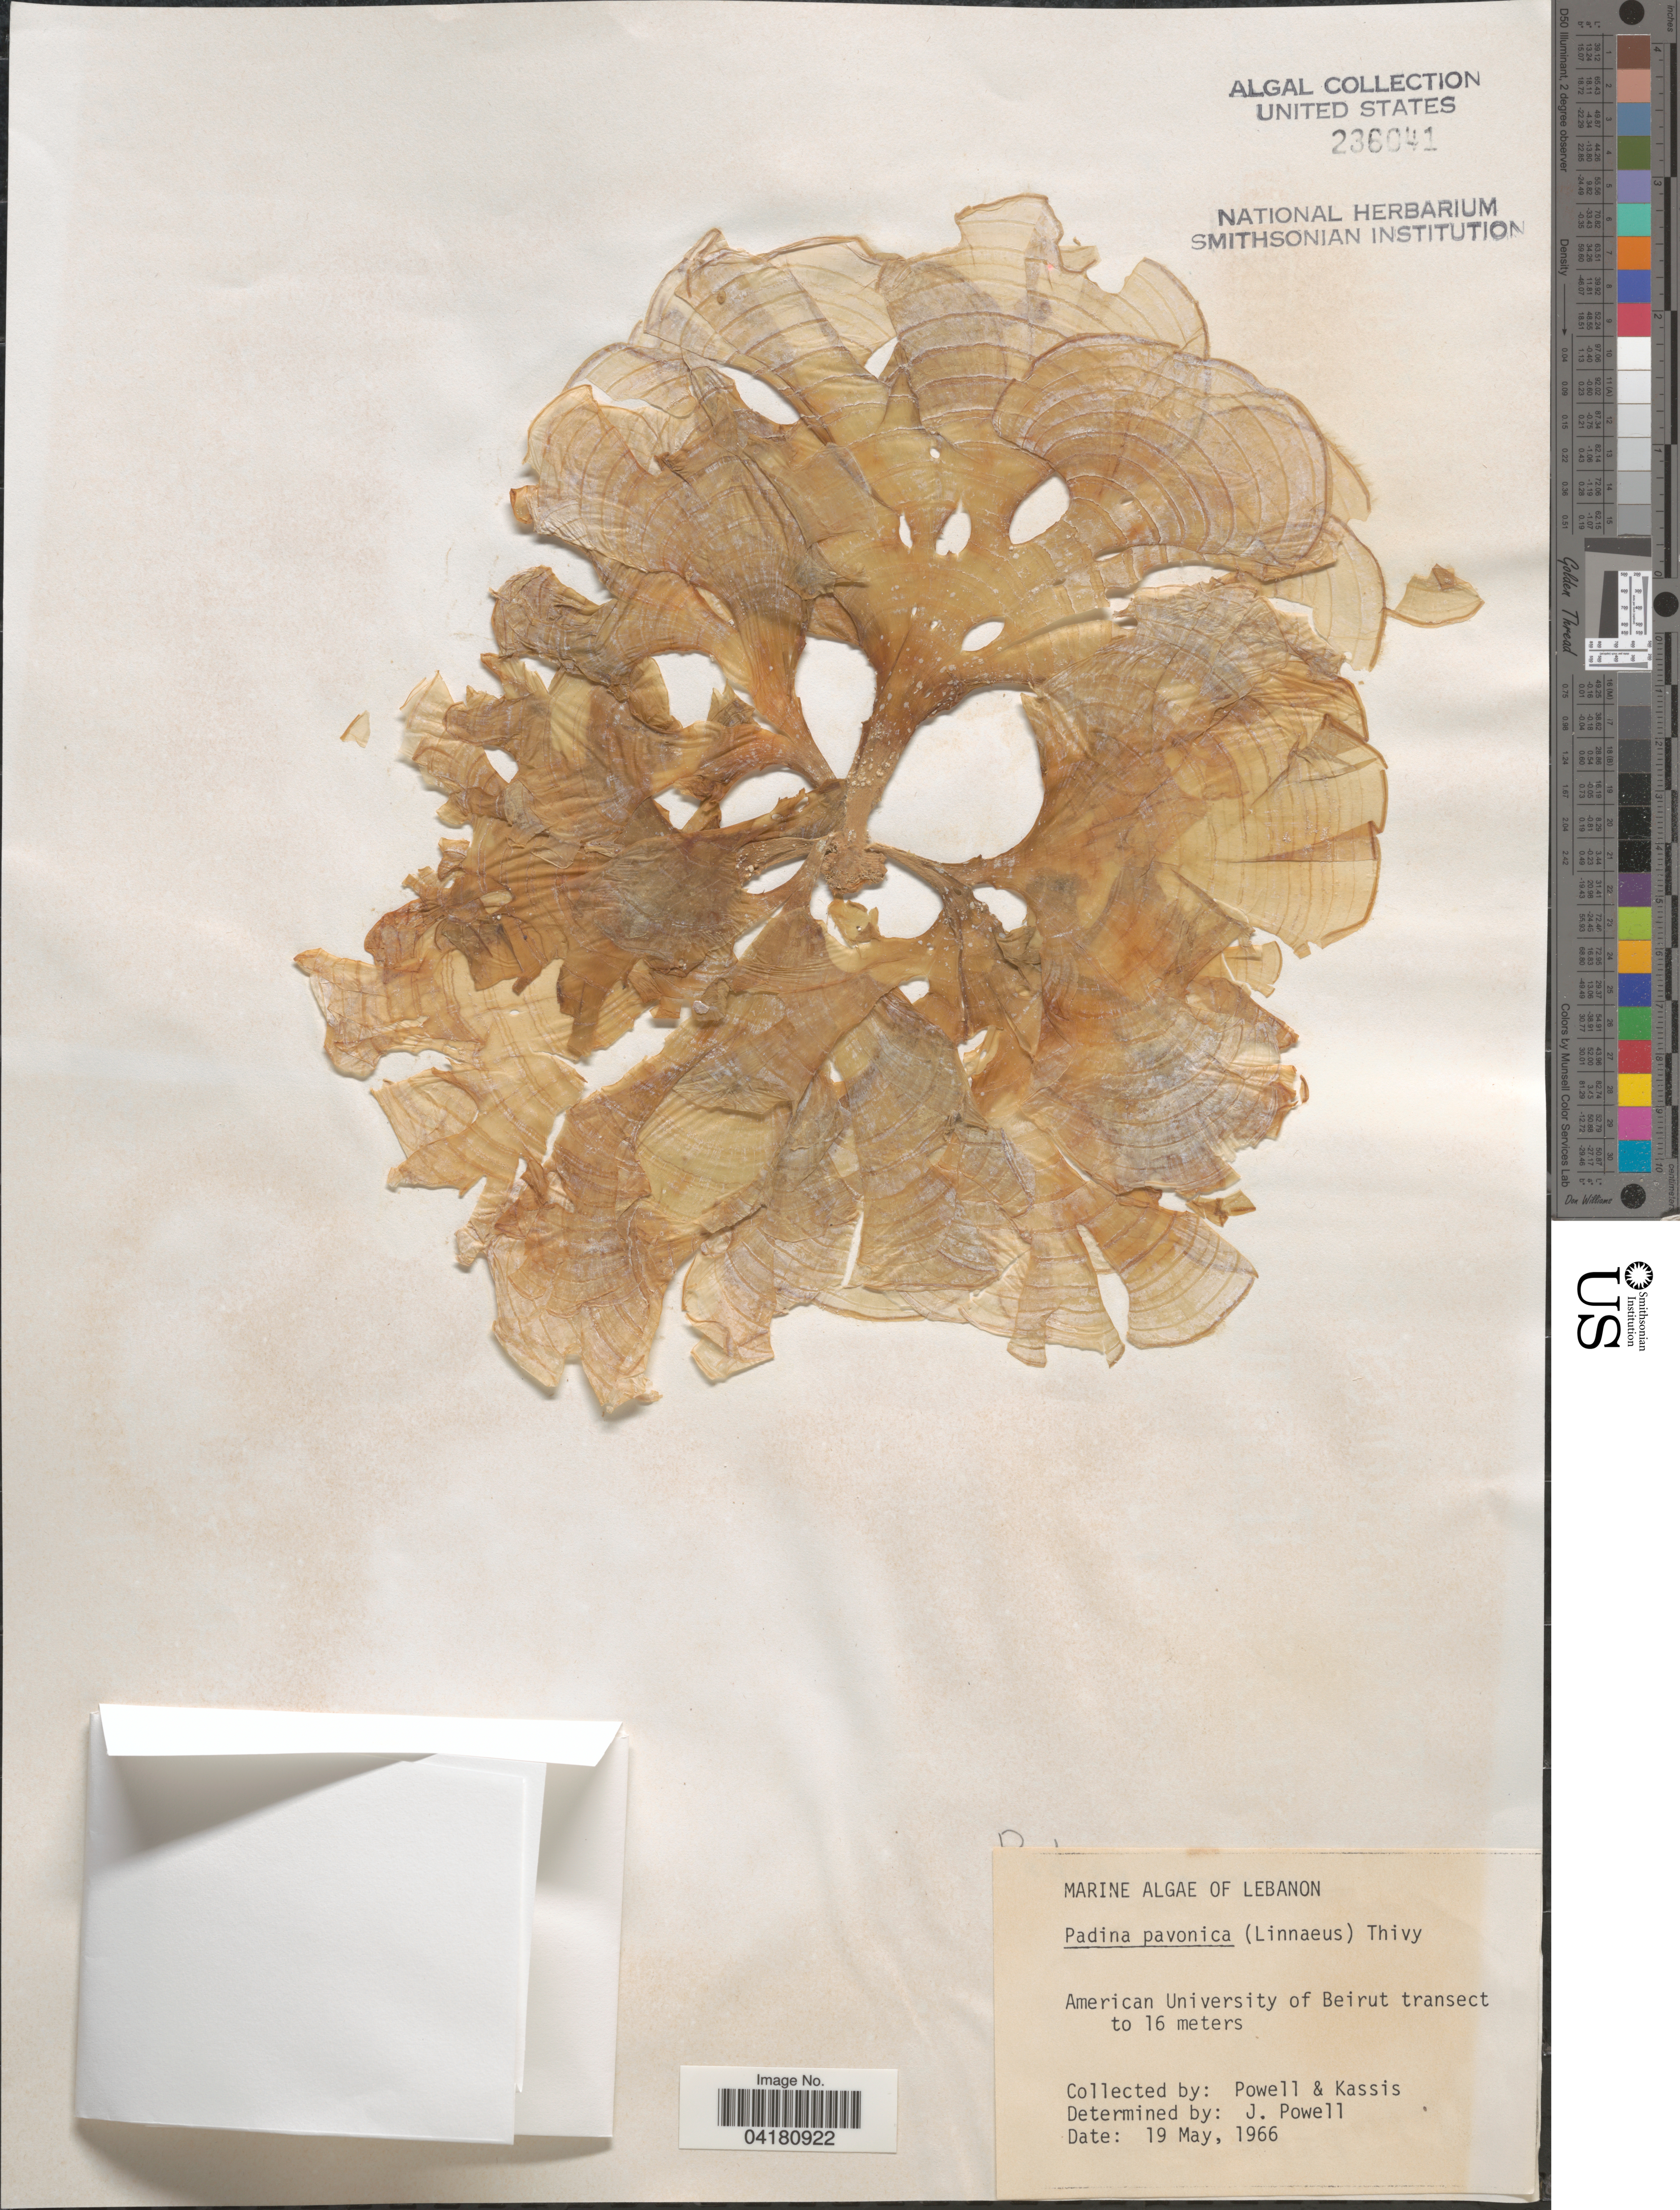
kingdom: Chromista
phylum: Ochrophyta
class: Phaeophyceae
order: Dictyotales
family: Dictyotaceae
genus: Padina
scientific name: Padina pavonica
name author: (L.) Thivy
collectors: -. Powell & Kassis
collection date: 1966-05-19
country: Lebanon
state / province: Beyrouth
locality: American University of Beirut transect to 16 meters.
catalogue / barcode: US 236041